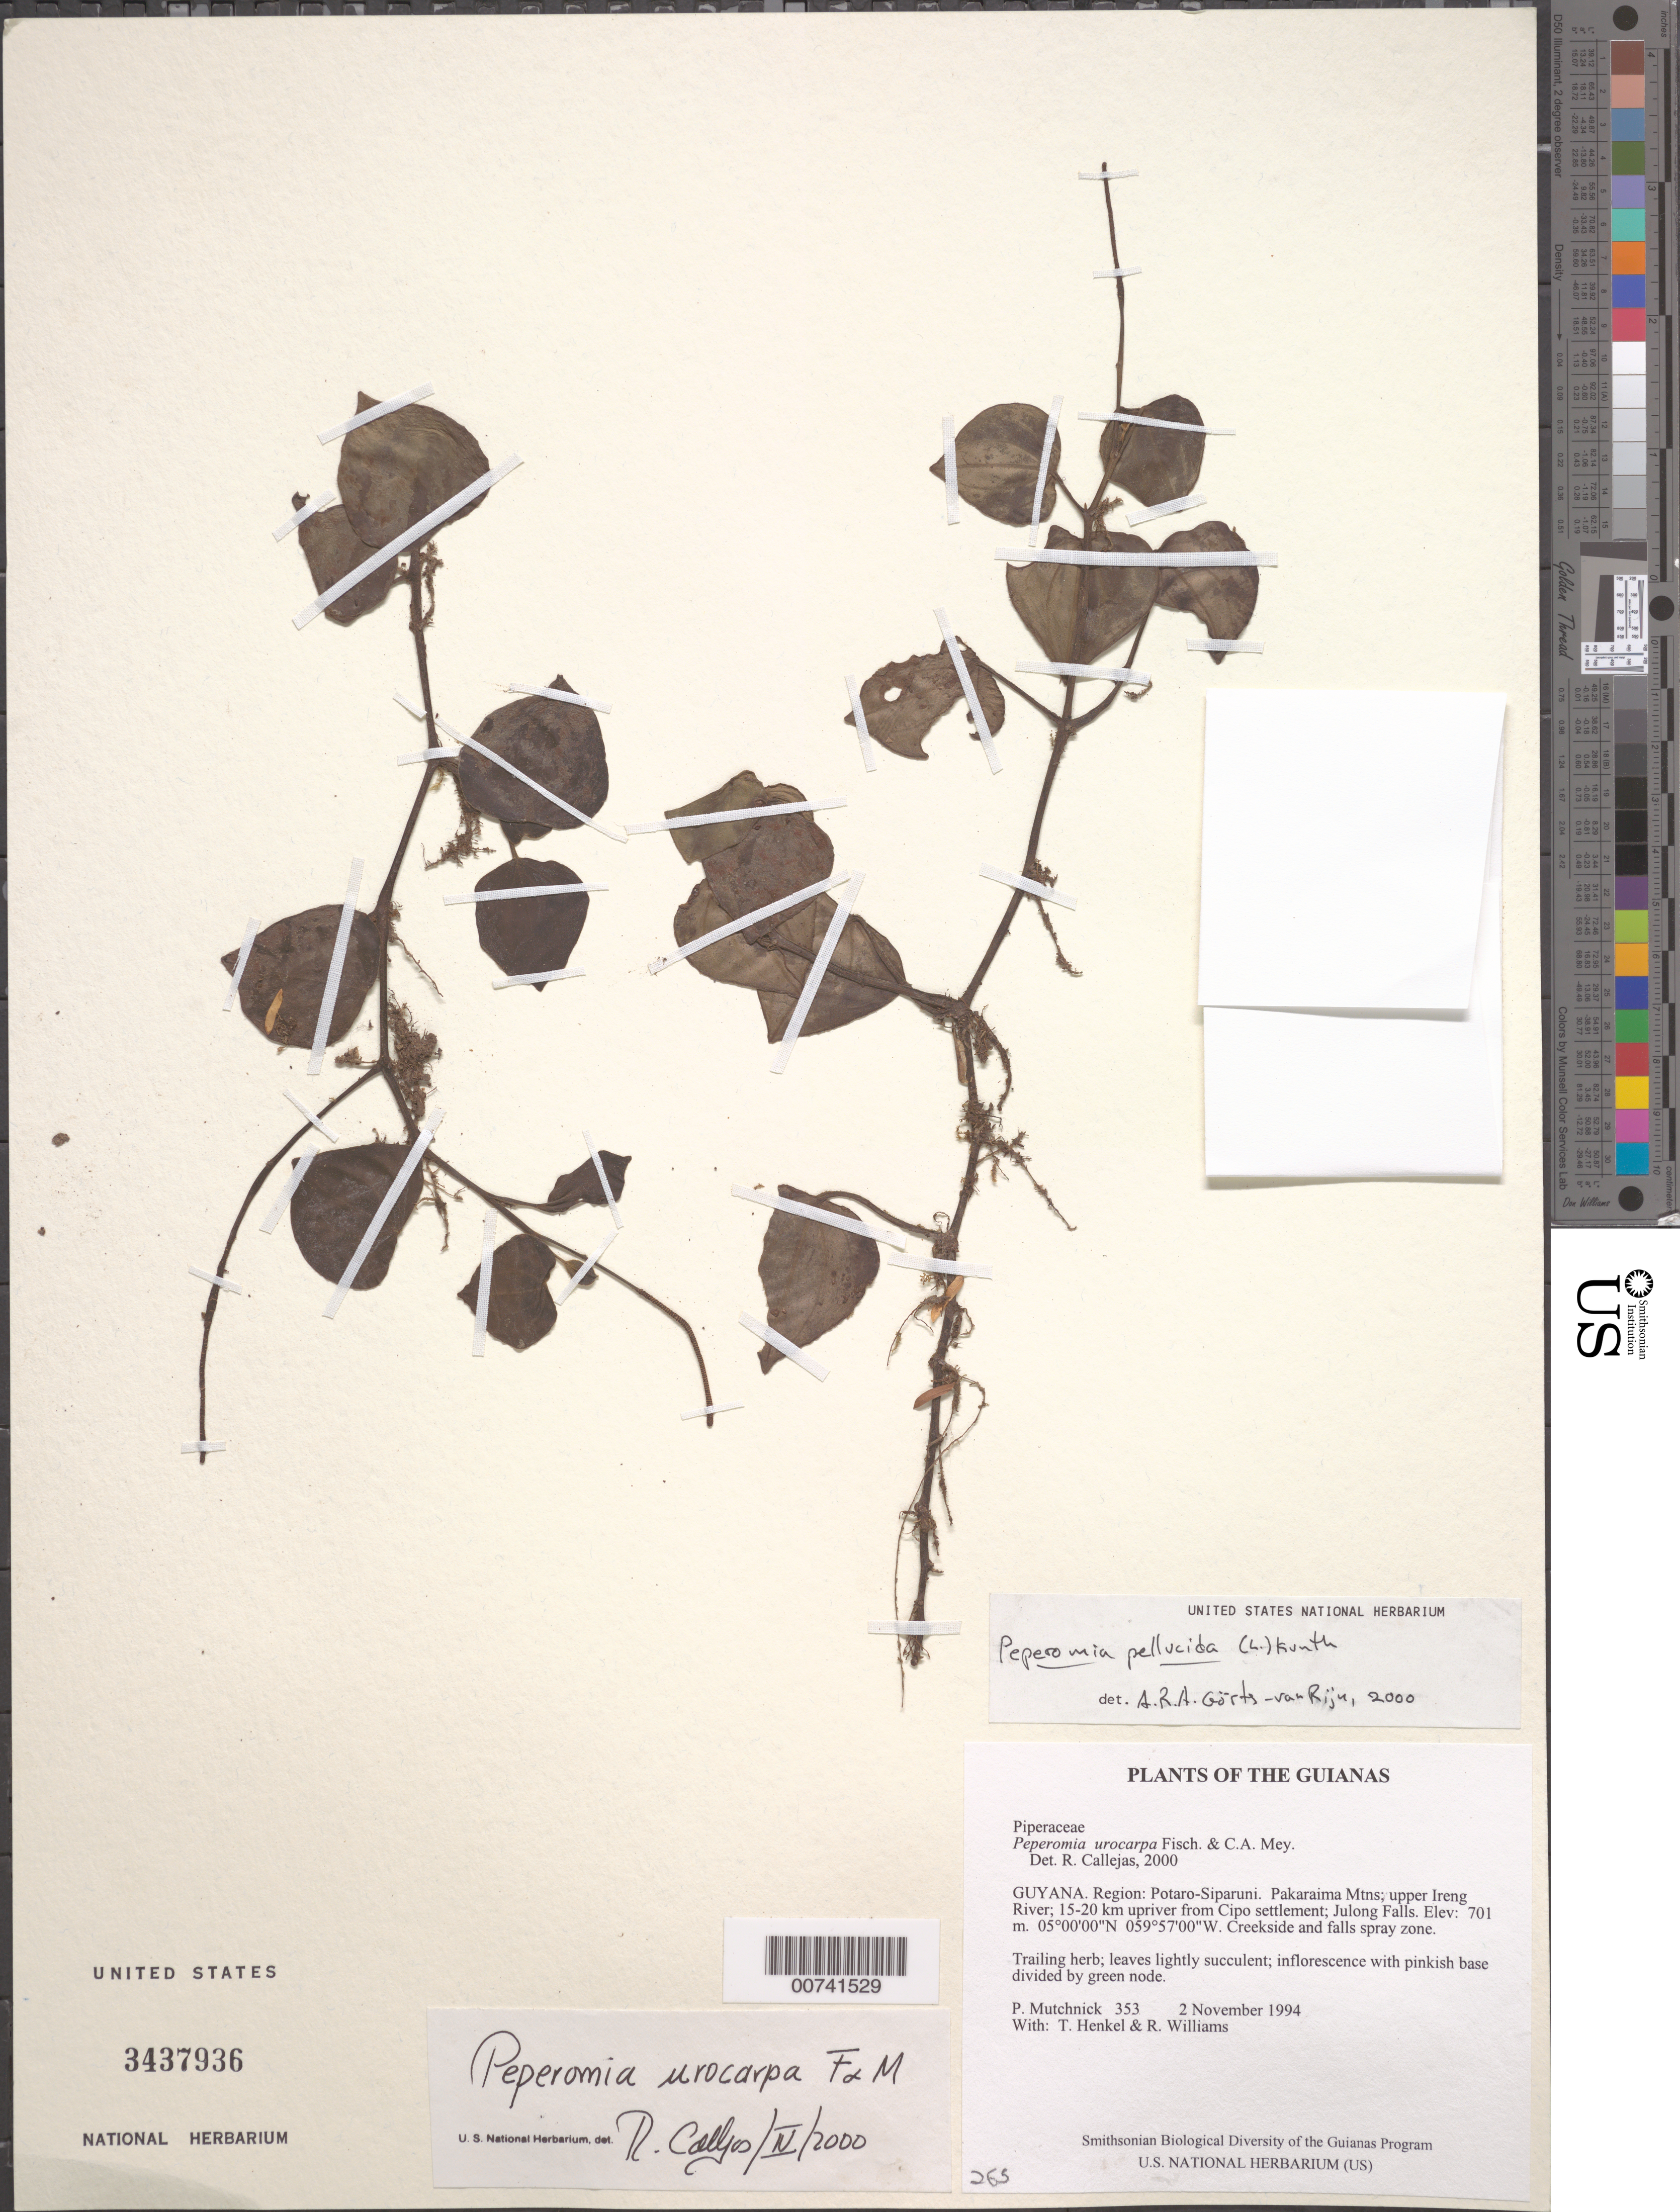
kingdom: Plantae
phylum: Tracheophyta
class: Magnoliopsida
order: Piperales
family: Piperaceae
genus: Peperomia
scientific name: Peperomia urocarpa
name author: Fisch. & C.A. Mey.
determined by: Callejas, Ricardo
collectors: P. Mutchnick, T. Henkel & R. Williams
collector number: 353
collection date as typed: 2 November 1994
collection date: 1994-11-02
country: Guyana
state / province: Potaro-Siparuni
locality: Pakaraima Mtns; upper Ireng River; 15-20 km upriver from Cipo settlement; Julong Falls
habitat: Creekside and falls spray zone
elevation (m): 701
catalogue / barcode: US 3437936